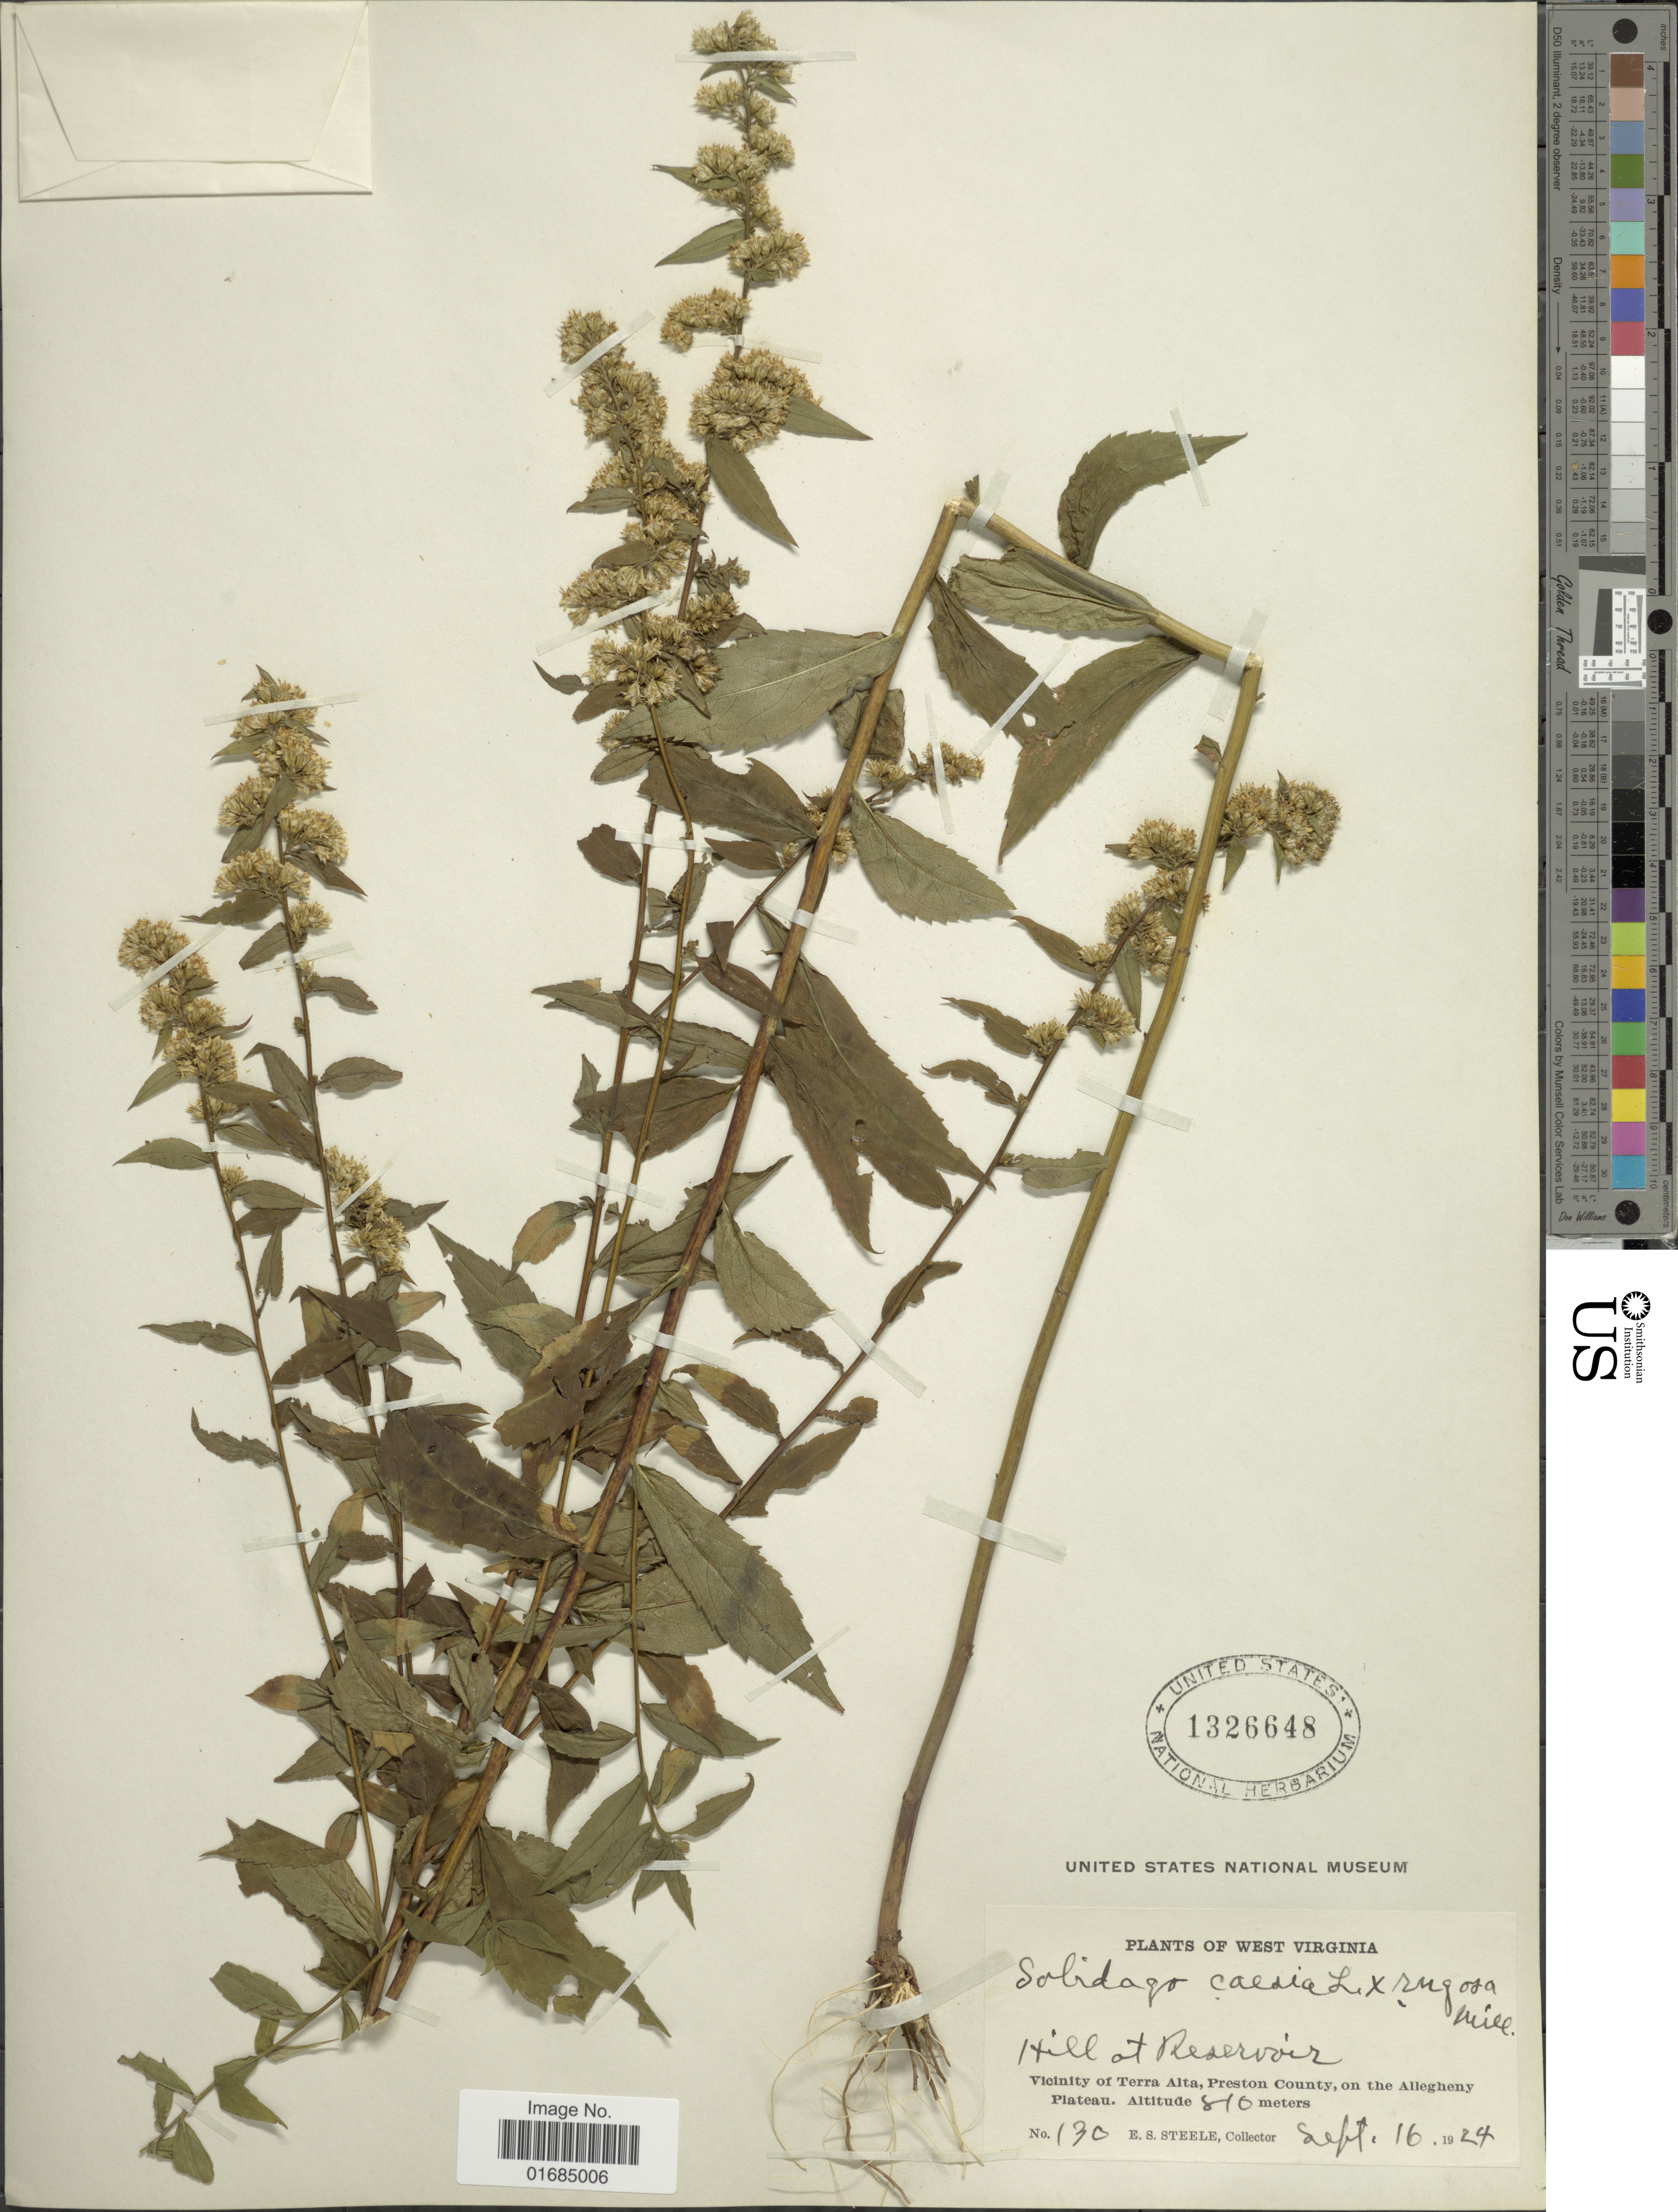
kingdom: Plantae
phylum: Tracheophyta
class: Magnoliopsida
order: Asterales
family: Asteraceae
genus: Solidago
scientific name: Solidago caesia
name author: L.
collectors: E. Steele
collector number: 130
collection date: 1924-09-16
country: United States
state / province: West Virginia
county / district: Preston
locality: Hill at Reservoir, Vicinity of Terra Alta, Preston County, on the Allegheny Plateau.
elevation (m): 810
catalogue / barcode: US 1326648